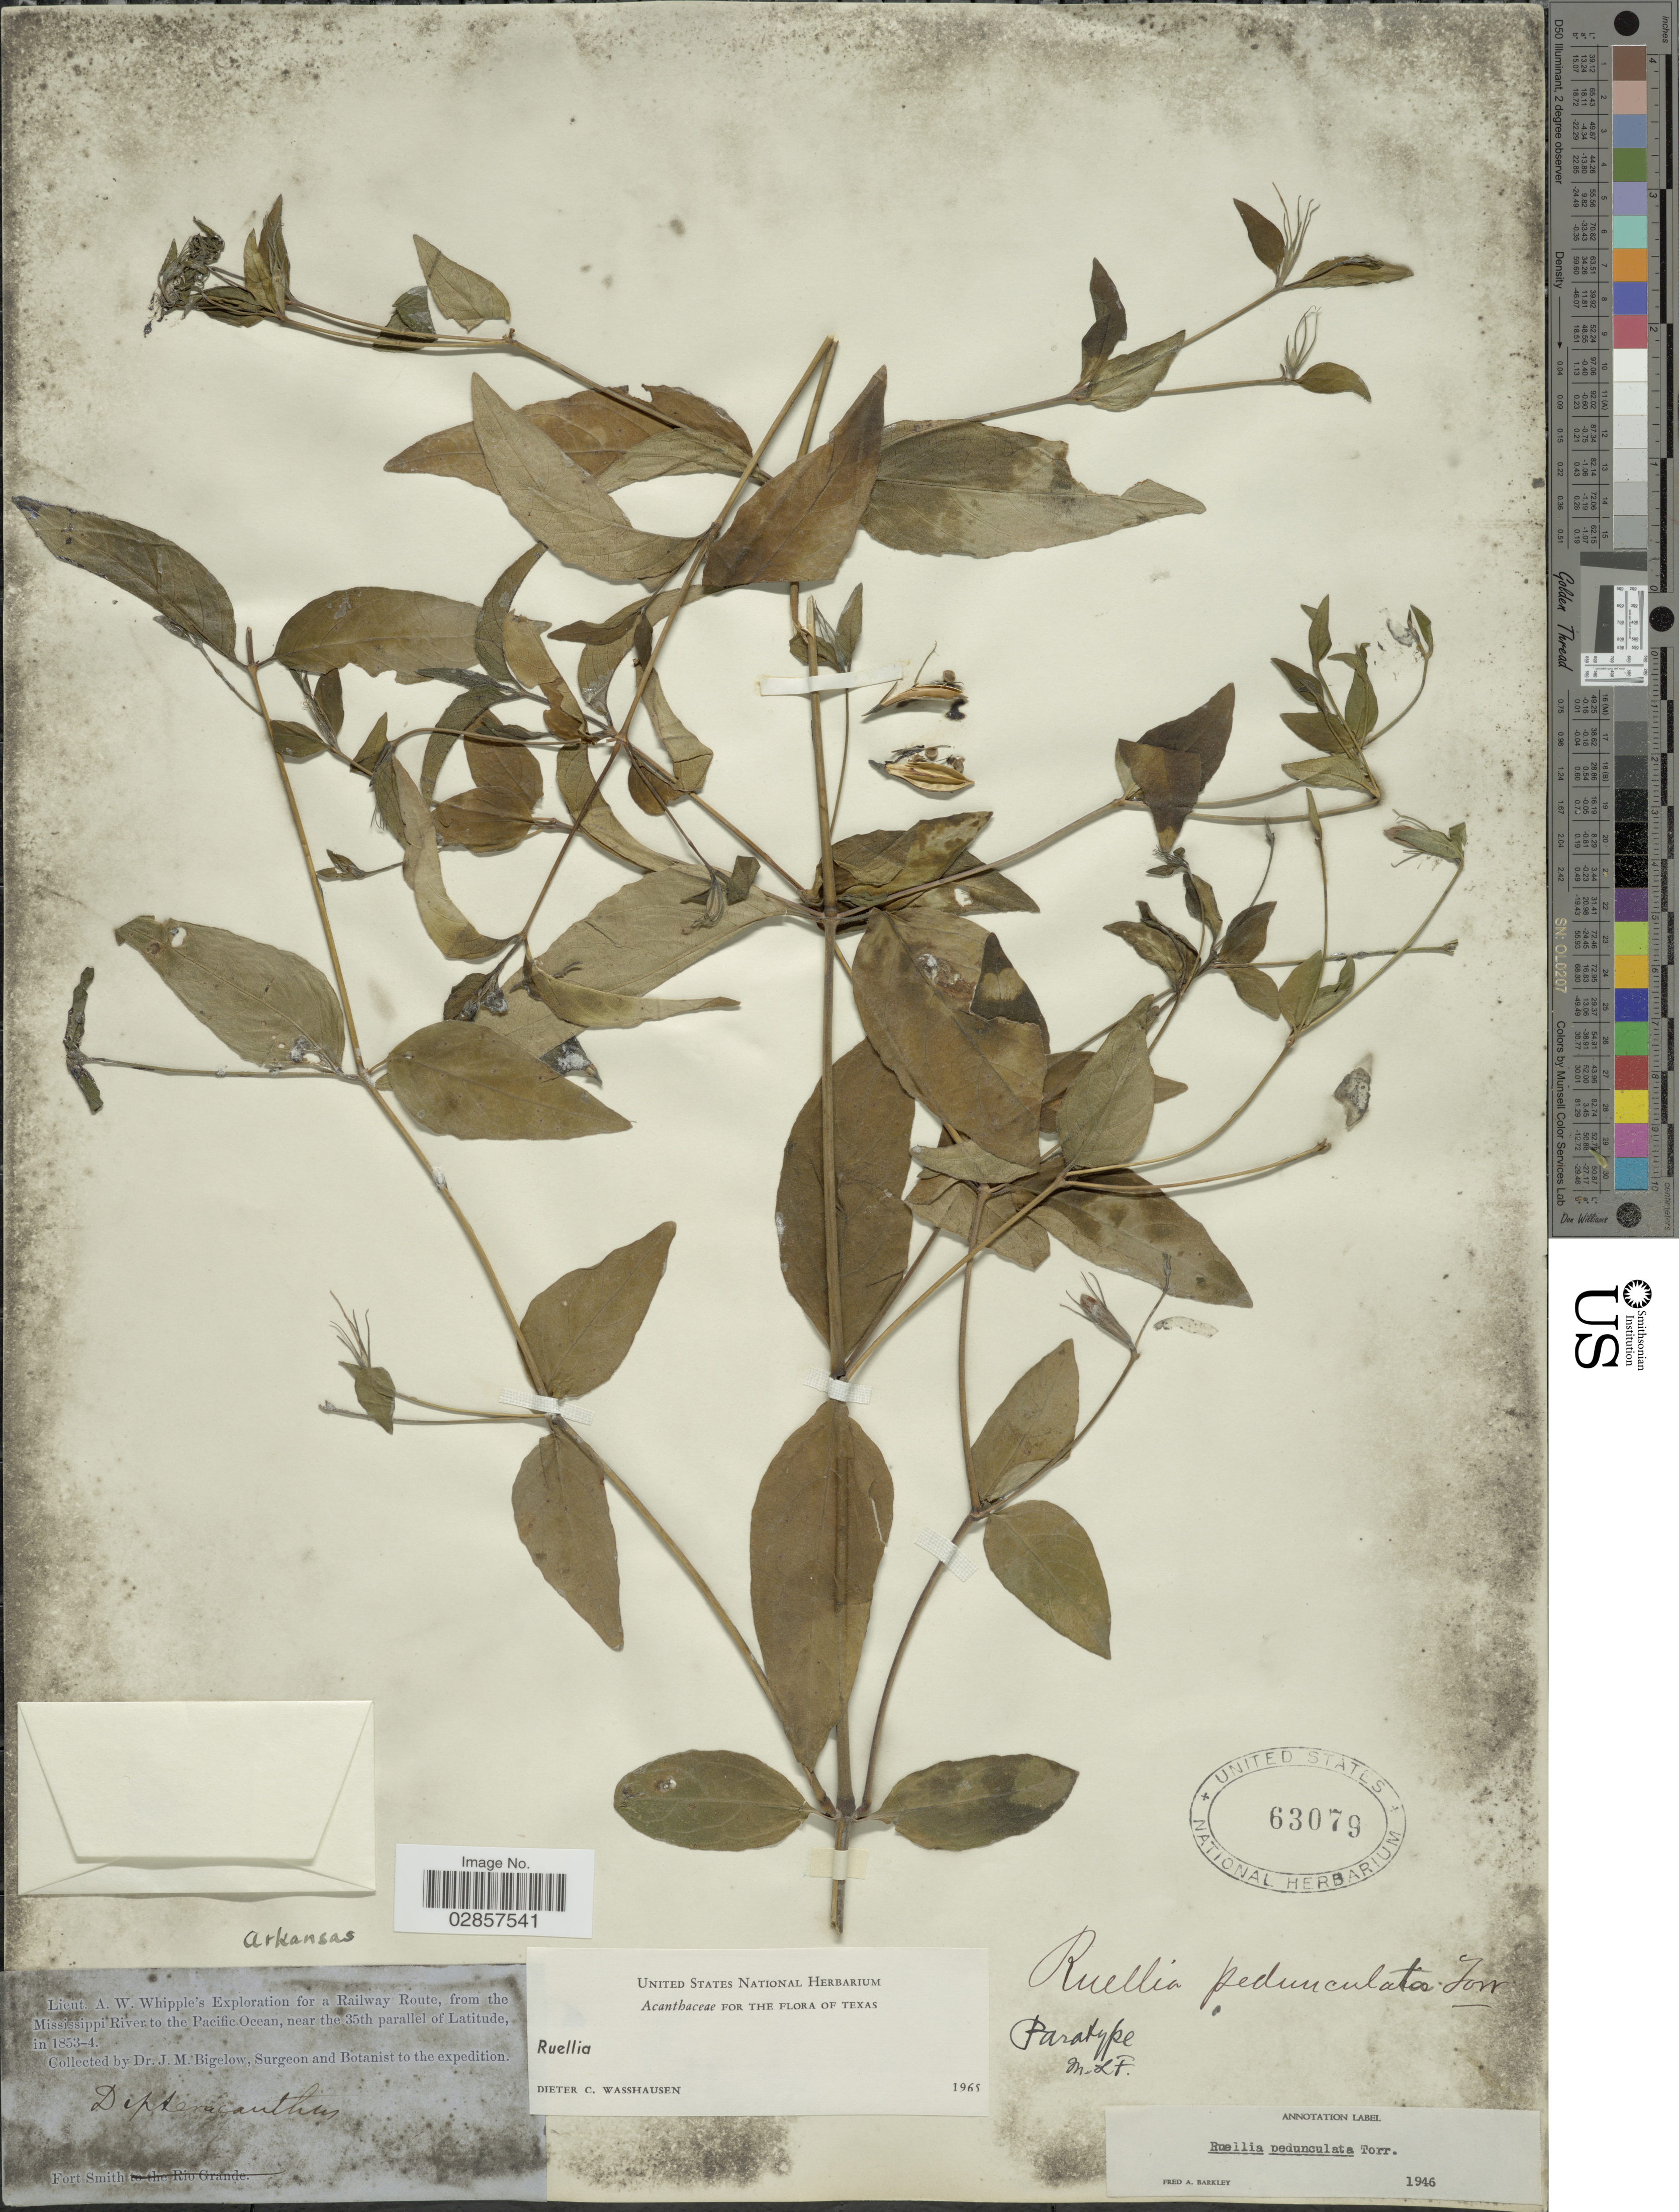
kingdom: Plantae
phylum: Tracheophyta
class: Magnoliopsida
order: Lamiales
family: Acanthaceae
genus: Ruellia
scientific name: Ruellia pedunculata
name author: Torr. ex A. Gray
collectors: J. M. Bigelow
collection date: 1853/1854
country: United States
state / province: Arkansas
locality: Railway Route, from the Mississippi River to the Pacific Ocean. Fort Smith.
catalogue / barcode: US 63079